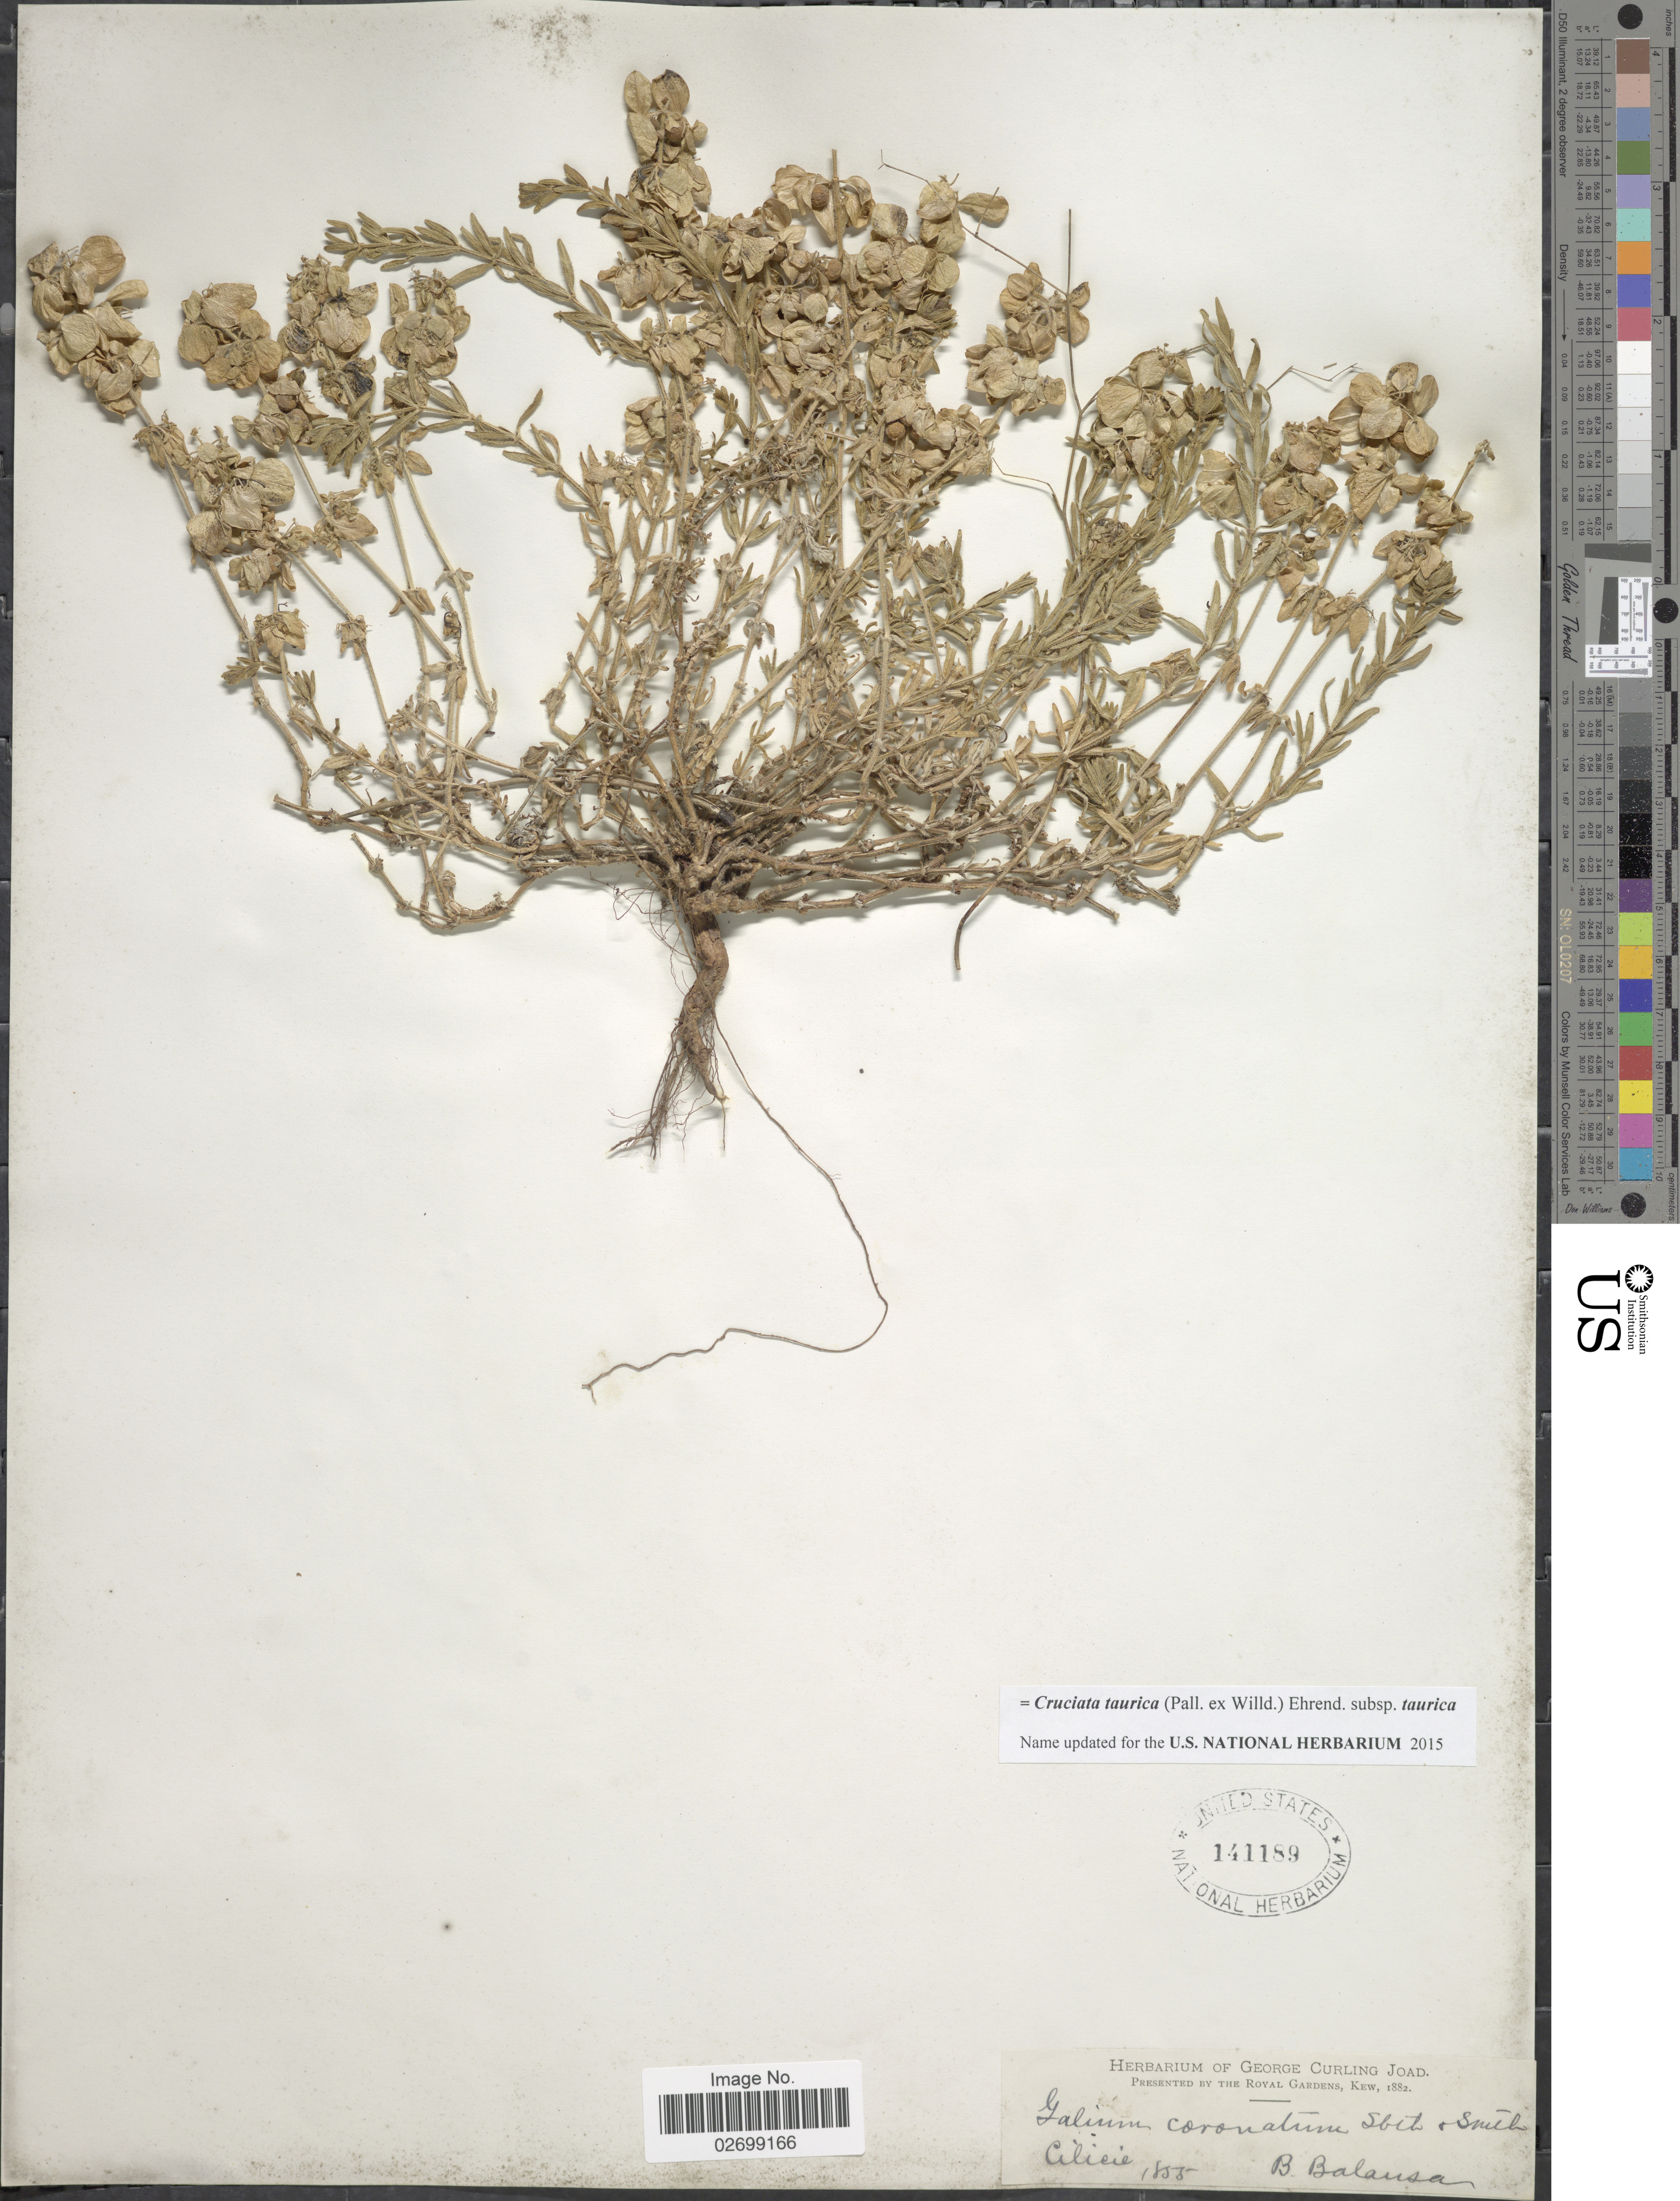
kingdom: Plantae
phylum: Tracheophyta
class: Magnoliopsida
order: Gentianales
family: Rubiaceae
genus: Cruciata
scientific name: Cruciata taurica subsp. taurica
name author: (Pall. ex Willd.) Ehrend.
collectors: B. Balansa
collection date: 1855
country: Turkey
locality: Cilicie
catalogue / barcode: US 141189